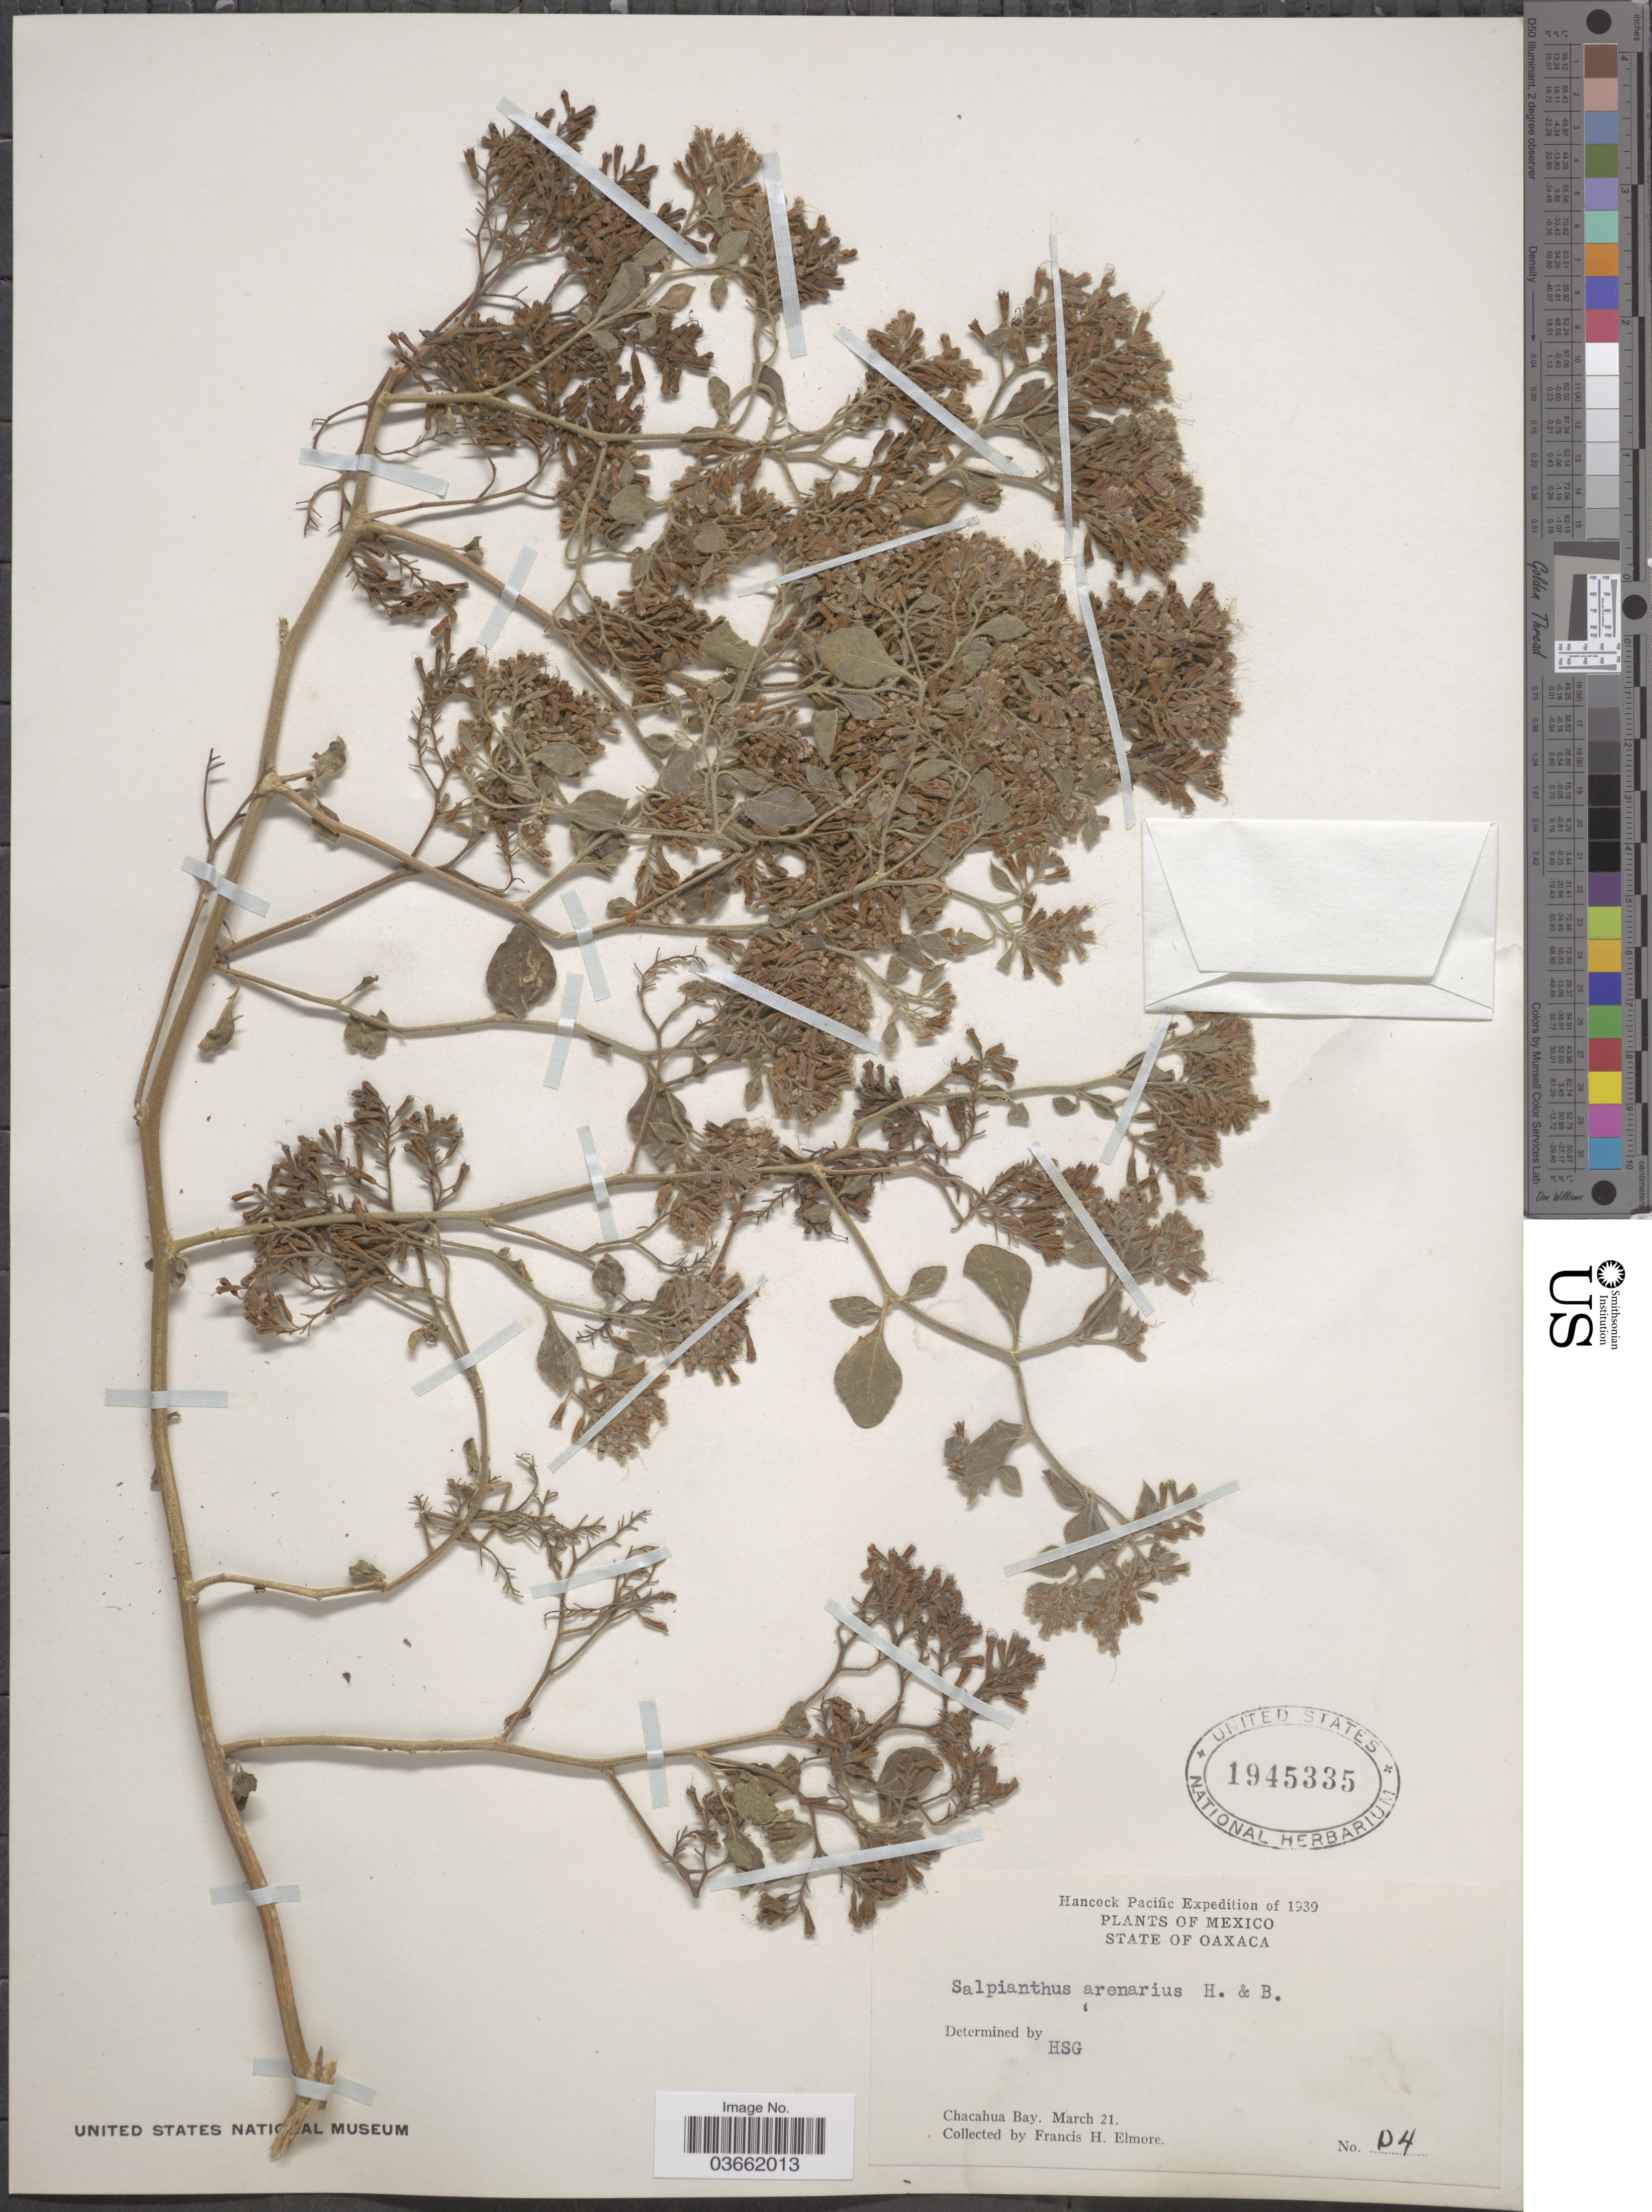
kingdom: Plantae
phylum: Tracheophyta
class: Magnoliopsida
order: Caryophyllales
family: Nyctaginaceae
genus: Salpianthus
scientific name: Salpianthus arenarius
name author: Bonpl.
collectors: F. H. Elmore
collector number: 04*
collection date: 1939-03-21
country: Mexico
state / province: Oaxaca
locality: Chacahua Bay.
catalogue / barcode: US 1945335